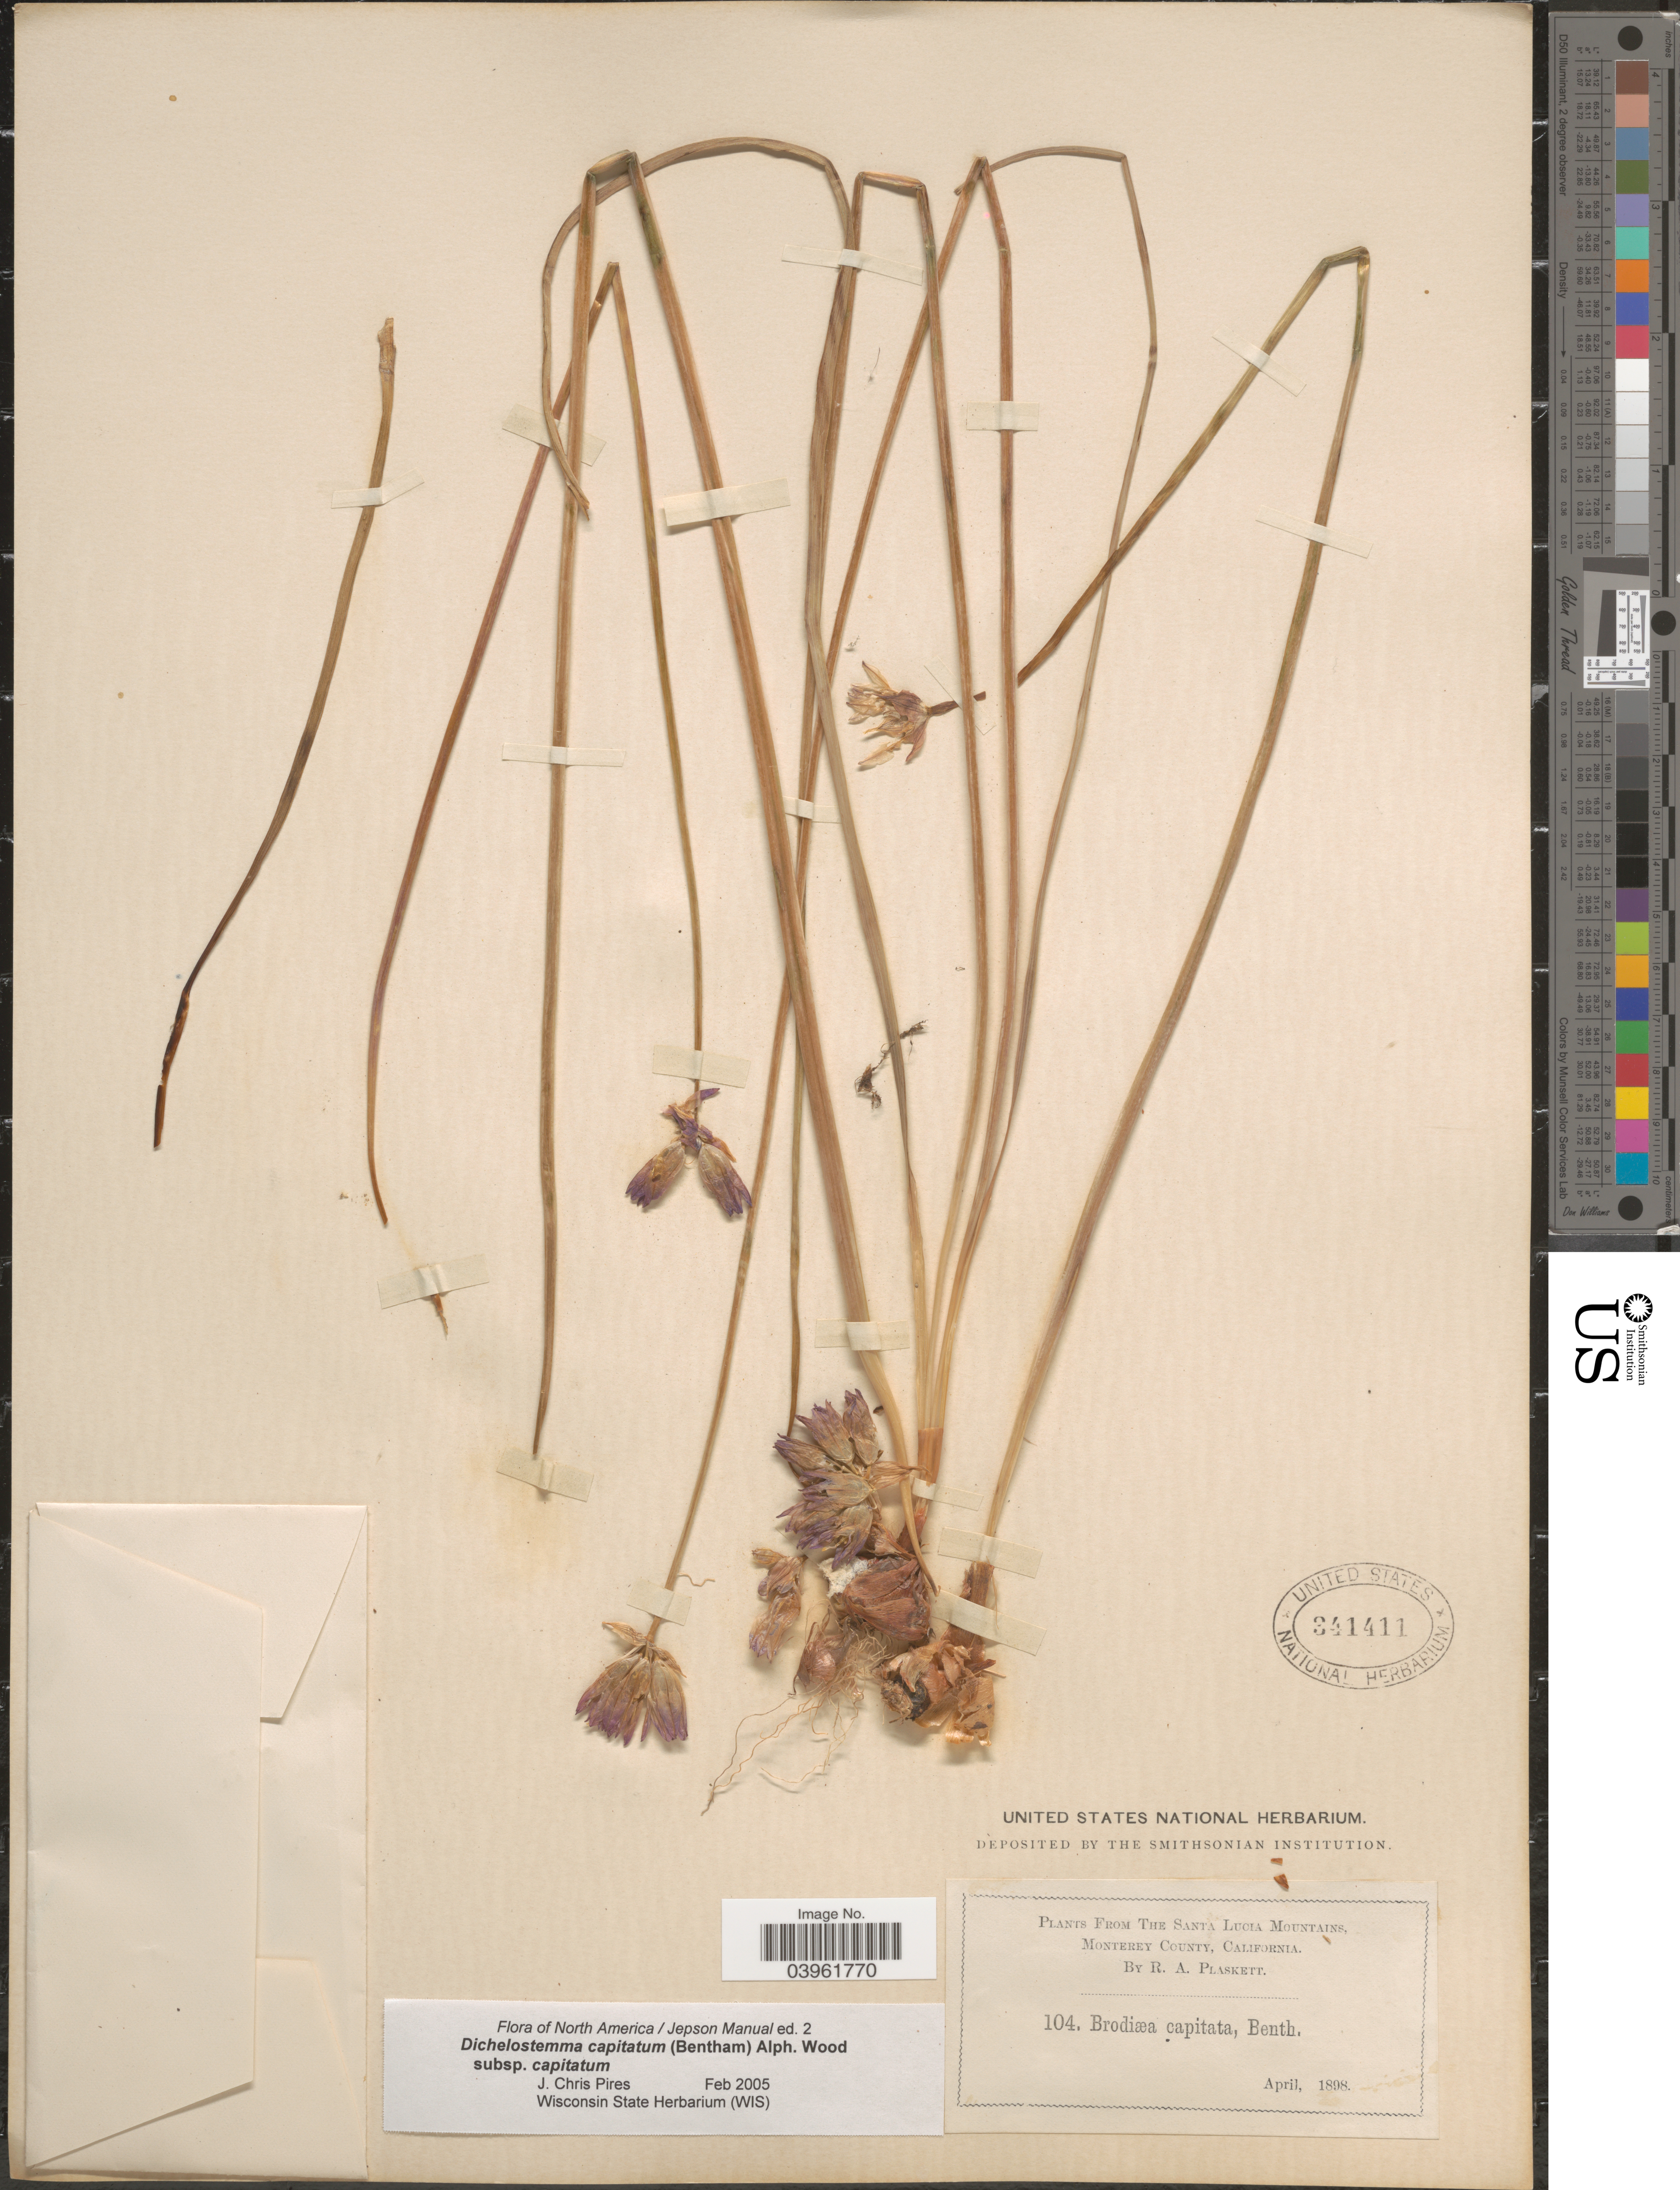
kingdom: Plantae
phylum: Tracheophyta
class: Liliopsida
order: Asparagales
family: Asparagaceae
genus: Dichelostemma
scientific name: Dichelostemma capitatum subsp. capitatum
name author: (Benth.) Alph. Wood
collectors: R. Plaskett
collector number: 104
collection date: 1898-04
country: United States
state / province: California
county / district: Monterey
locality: The Santa Lucia Mountains. Monterey County.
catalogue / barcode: US 341411